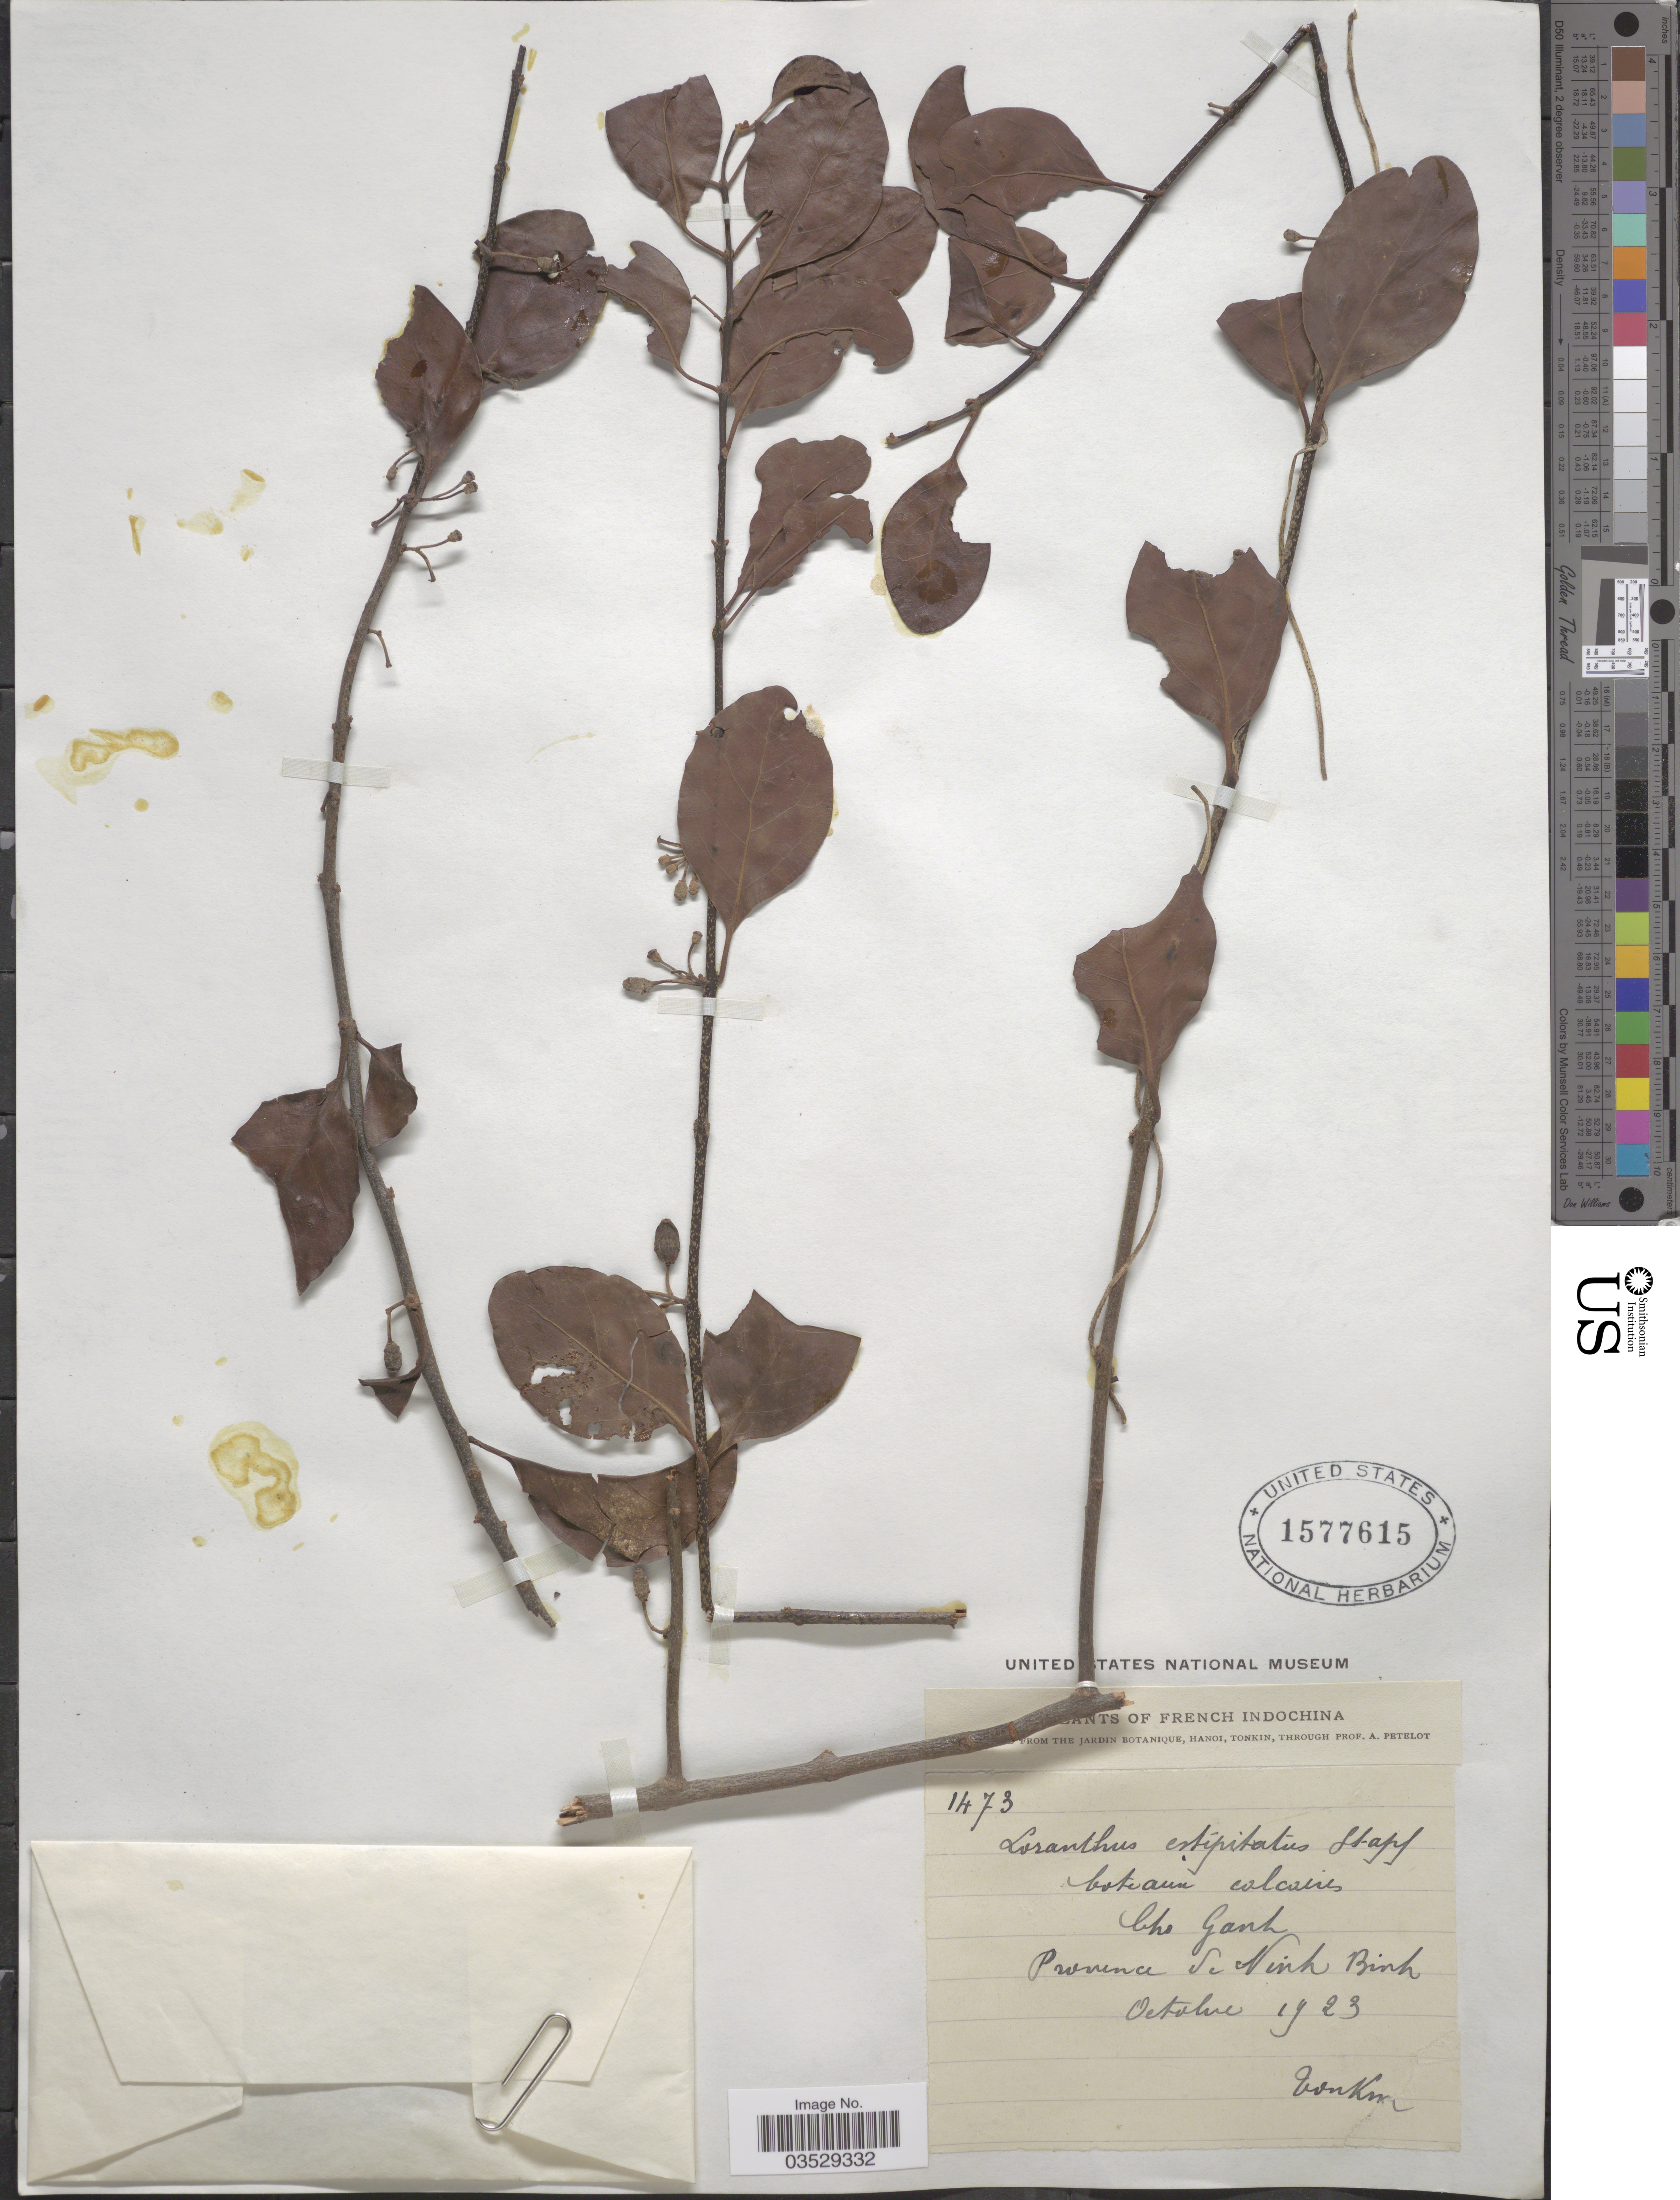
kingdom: Plantae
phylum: Tracheophyta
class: Magnoliopsida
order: Santalales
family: Loranthaceae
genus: Taxillus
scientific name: Taxillus chinensis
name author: (DC.) Danser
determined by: Strong, M. T., (US), Smithsonian Institution - National Museum of Natural History (UNITED STATES)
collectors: Pételot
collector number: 1473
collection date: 1923-10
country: Vietnam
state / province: Ninh Binh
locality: French Indochina. Cho Ganh.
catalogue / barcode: US 1577615